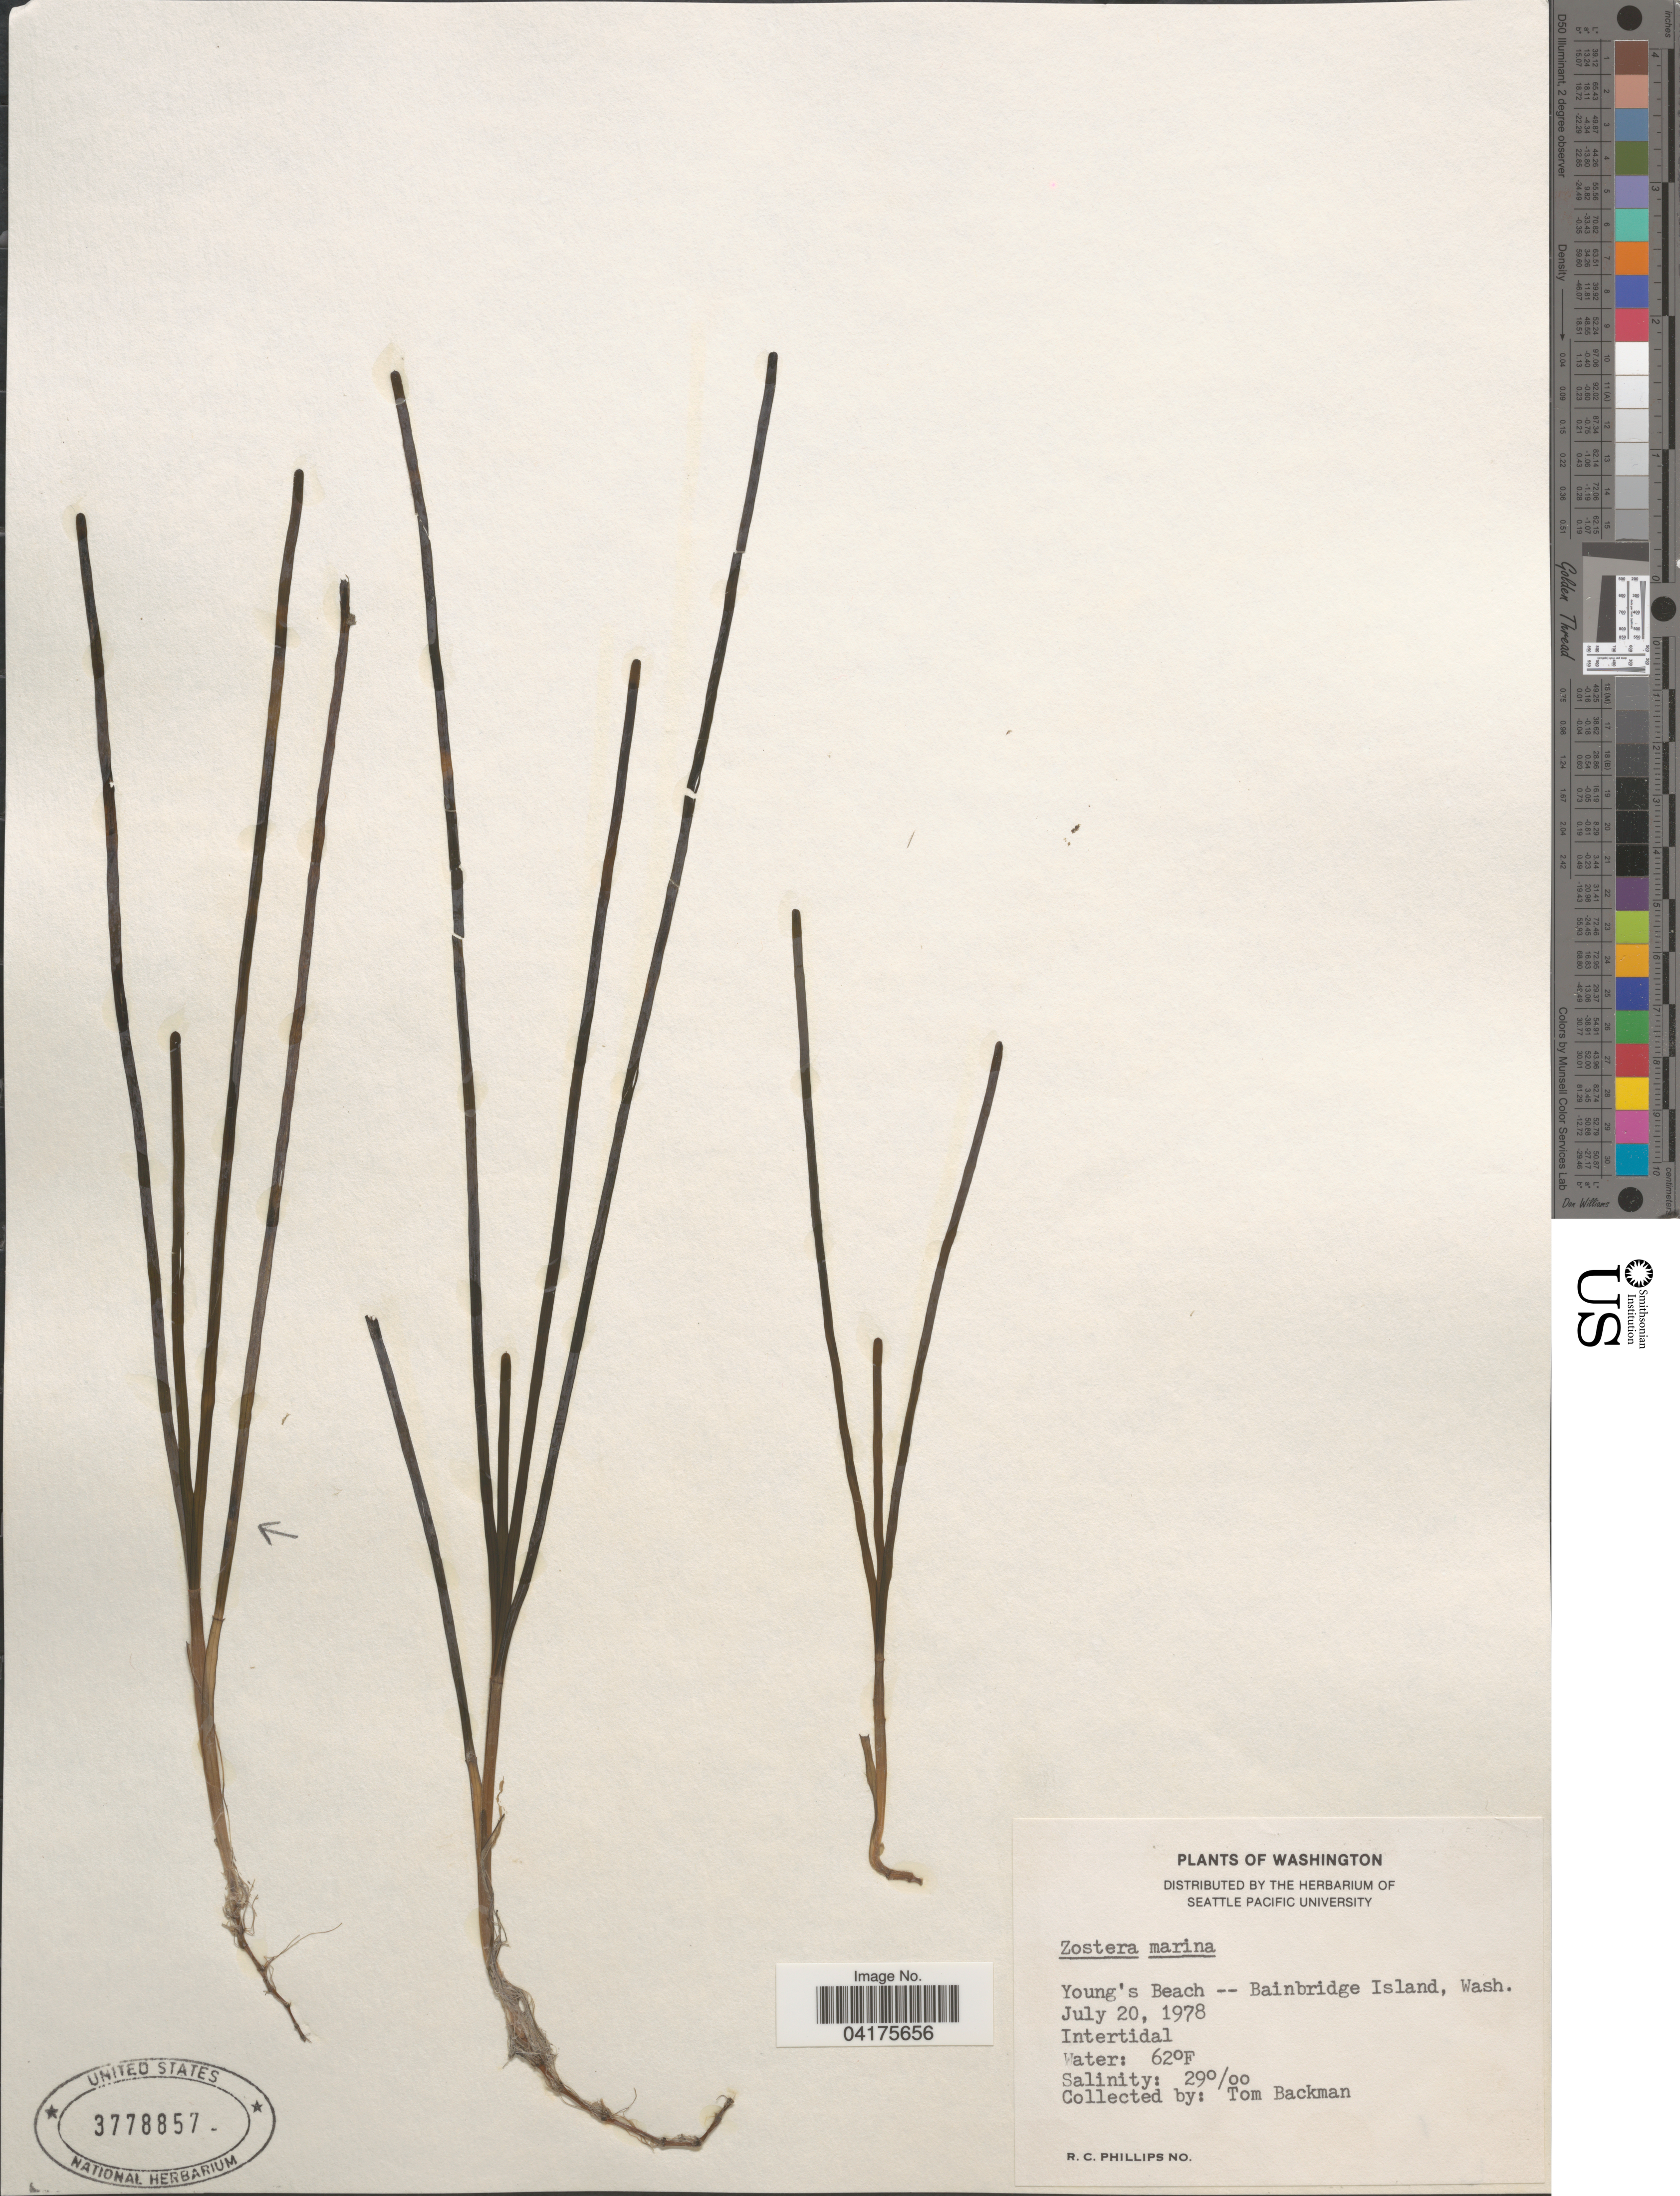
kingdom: Plantae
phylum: Tracheophyta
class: Liliopsida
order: Alismatales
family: Zosteraceae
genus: Zostera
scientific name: Zostera marina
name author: L.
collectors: T. Backman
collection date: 1978-07-20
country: United States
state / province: Washington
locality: Young's Beach -- Bainbridge Island.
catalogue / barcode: US 3778857